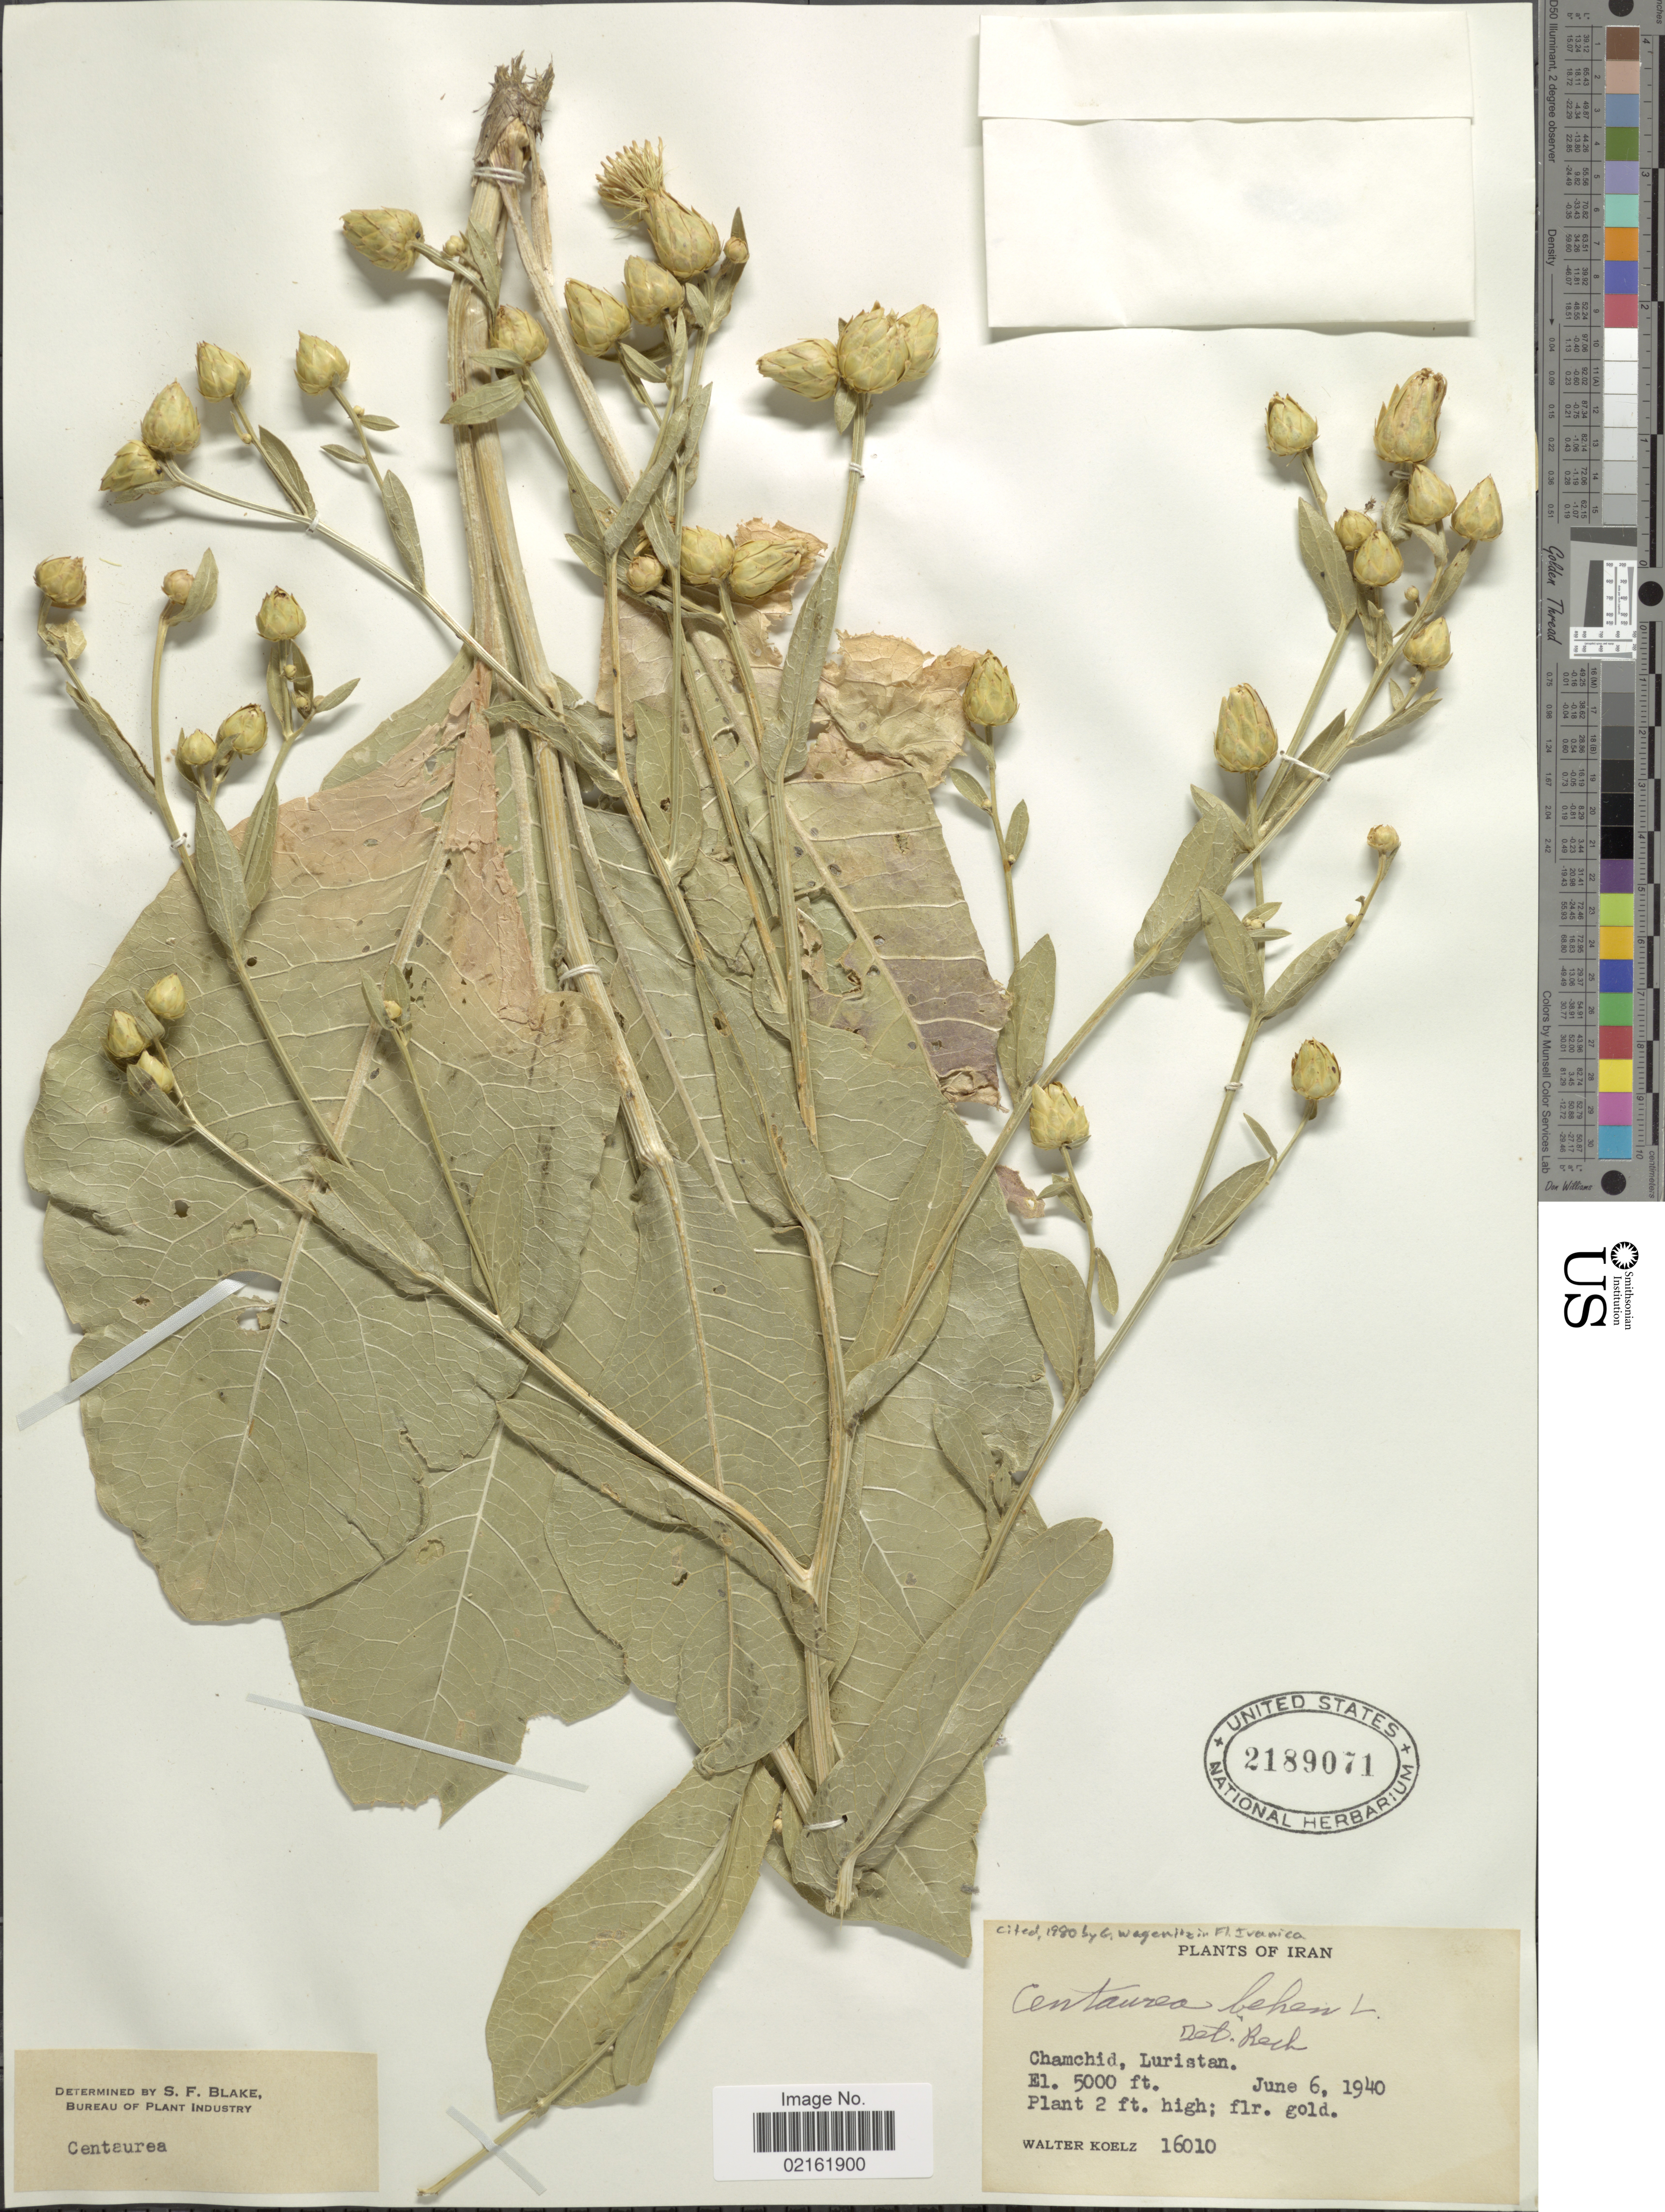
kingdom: Plantae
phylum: Tracheophyta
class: Magnoliopsida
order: Asterales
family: Asteraceae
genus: Centaurea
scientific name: Centaurea behen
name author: L.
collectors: W. N. Koelz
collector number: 16010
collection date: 1940-06-06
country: Iran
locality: Chamchid, Luristan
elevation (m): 1524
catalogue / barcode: US 2189071